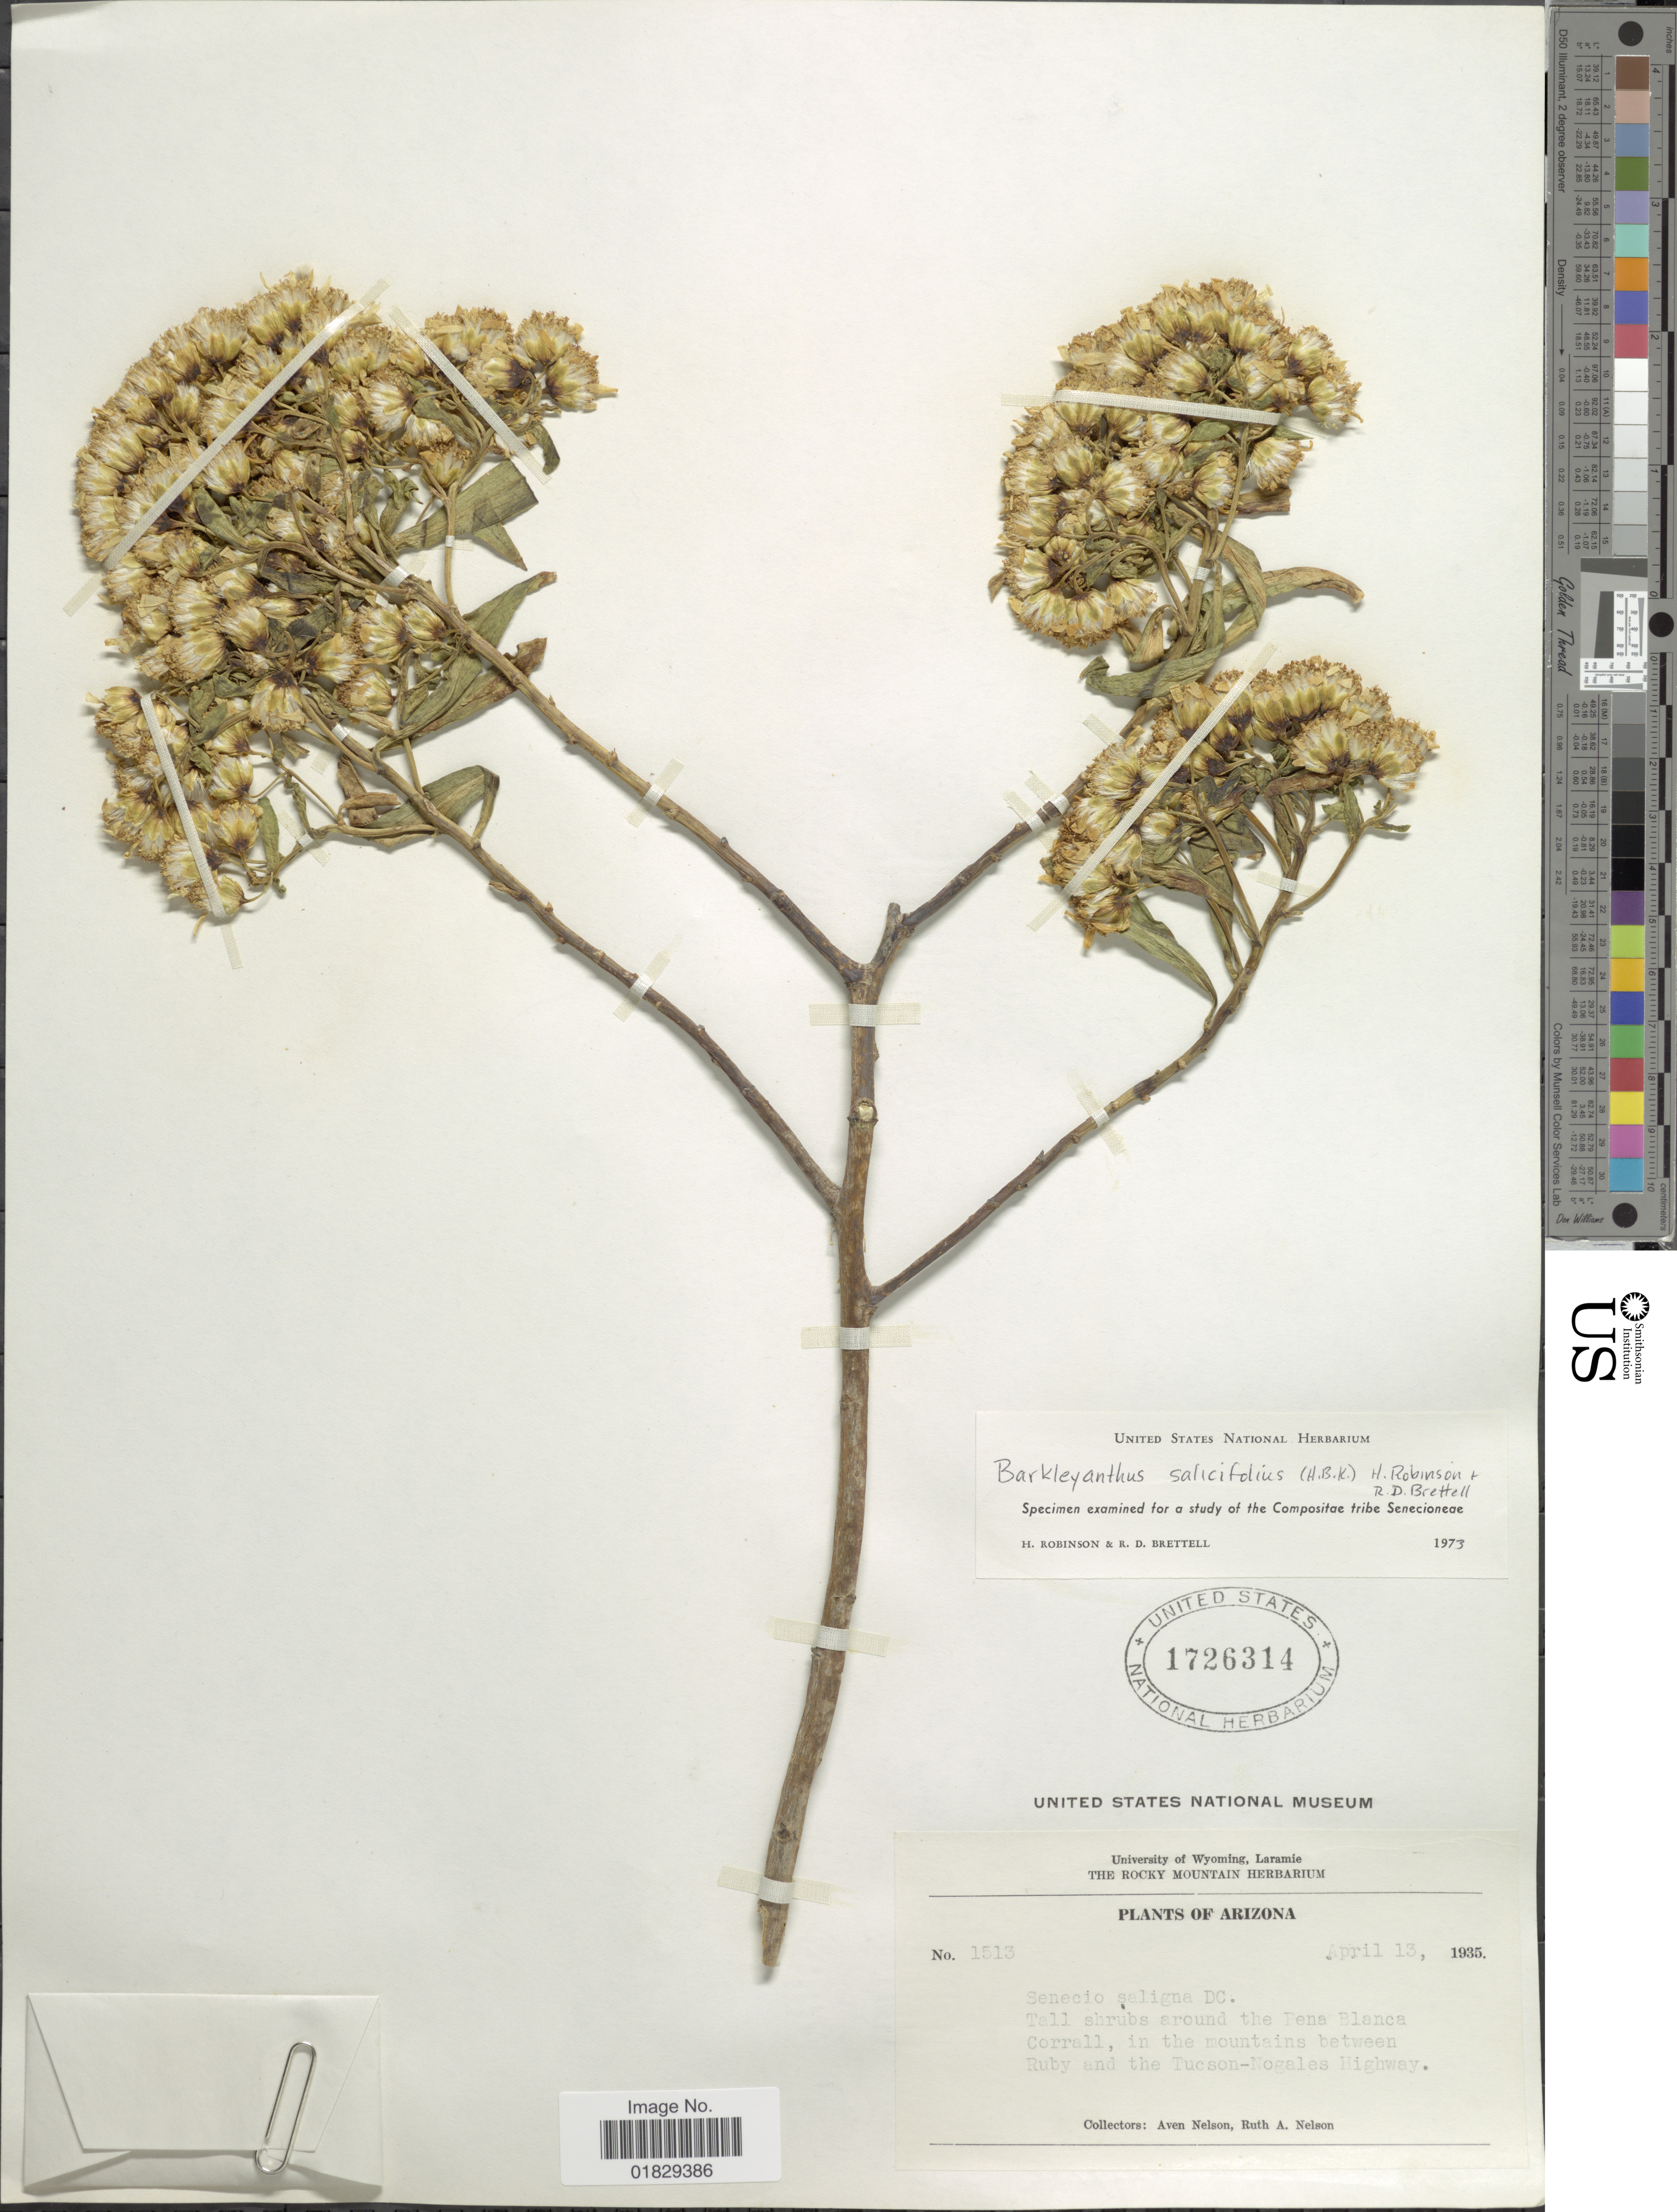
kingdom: Plantae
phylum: Tracheophyta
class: Magnoliopsida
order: Asterales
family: Asteraceae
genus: Barkleyanthus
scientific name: Barkleyanthus salicifolius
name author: (Kunth) H. Rob. & Brettell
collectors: A. Nelson & R. A. Nelson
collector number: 1513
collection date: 1935-04-13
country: United States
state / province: Arizona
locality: Tall shrubs around the Pena Blanca Corrall, in the mountains between Ruby and the Tucson-Nogales Highway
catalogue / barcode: US 1726314